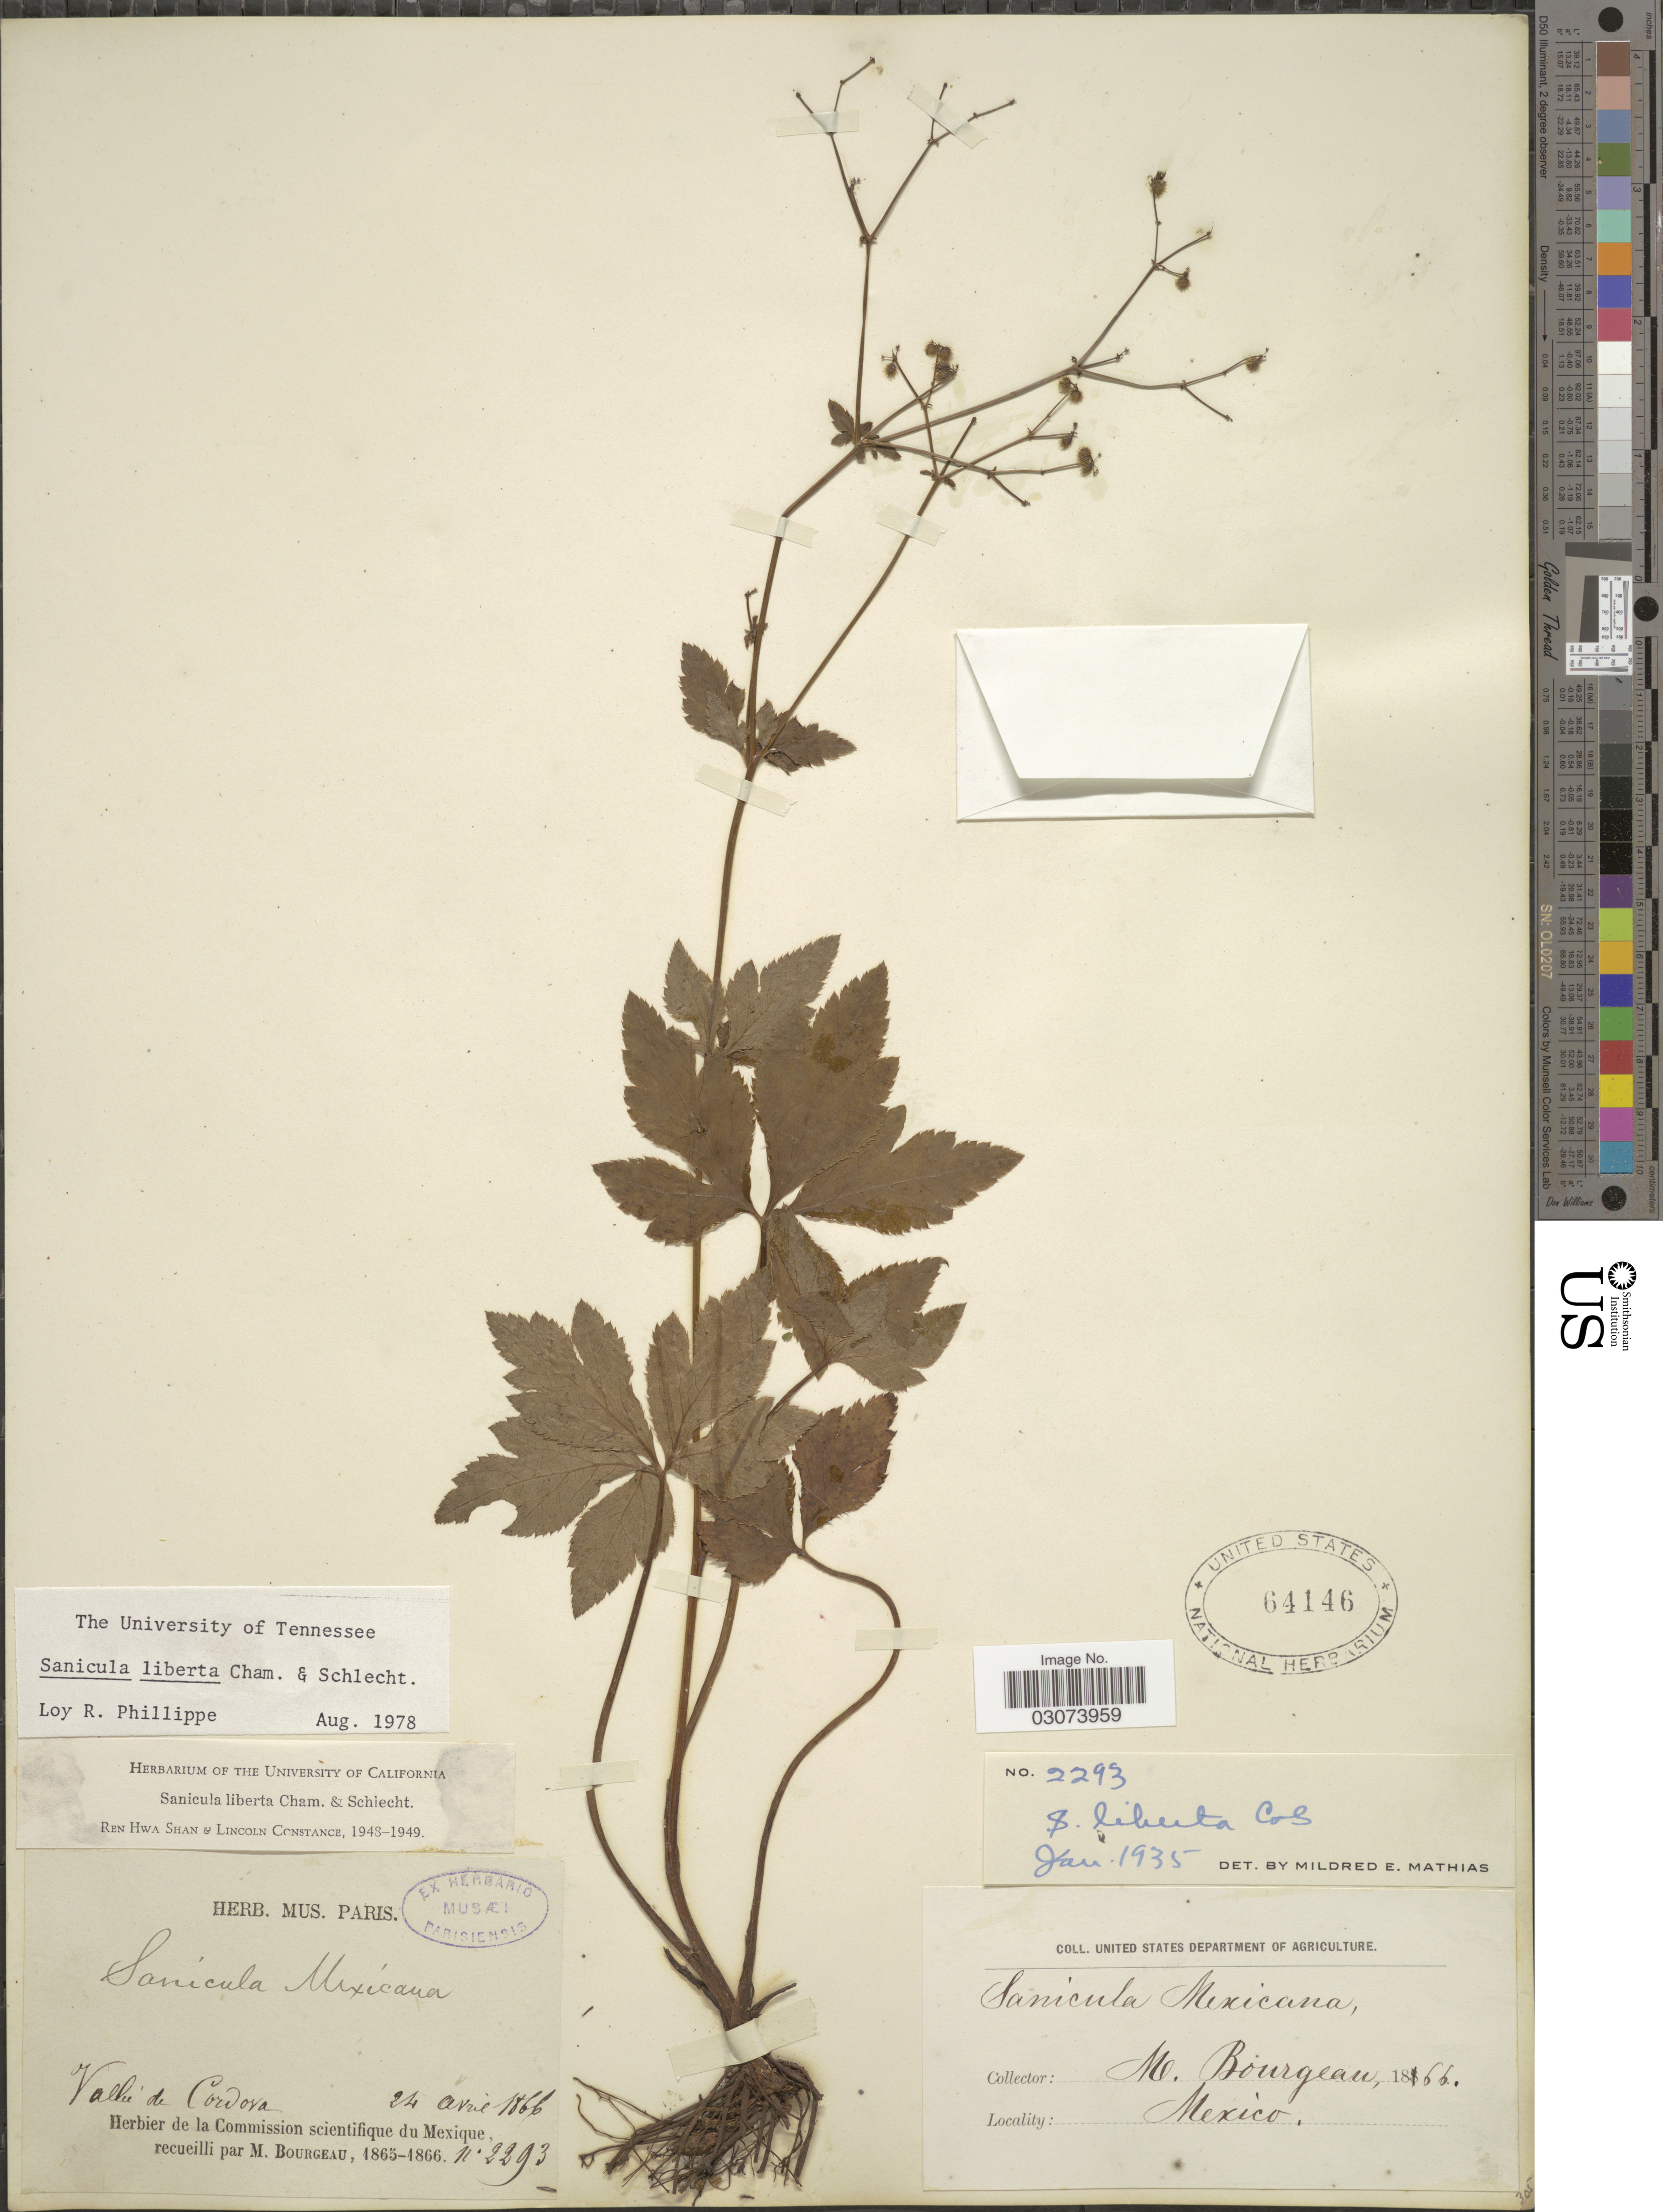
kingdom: Plantae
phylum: Tracheophyta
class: Magnoliopsida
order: Apiales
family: Apiaceae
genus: Sanicula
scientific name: Sanicula liberta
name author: Cham. & Schltdl.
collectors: M. Bourgeau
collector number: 2293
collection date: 1866-04-24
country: Mexico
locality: Valleé de Cordova.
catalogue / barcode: US 64146